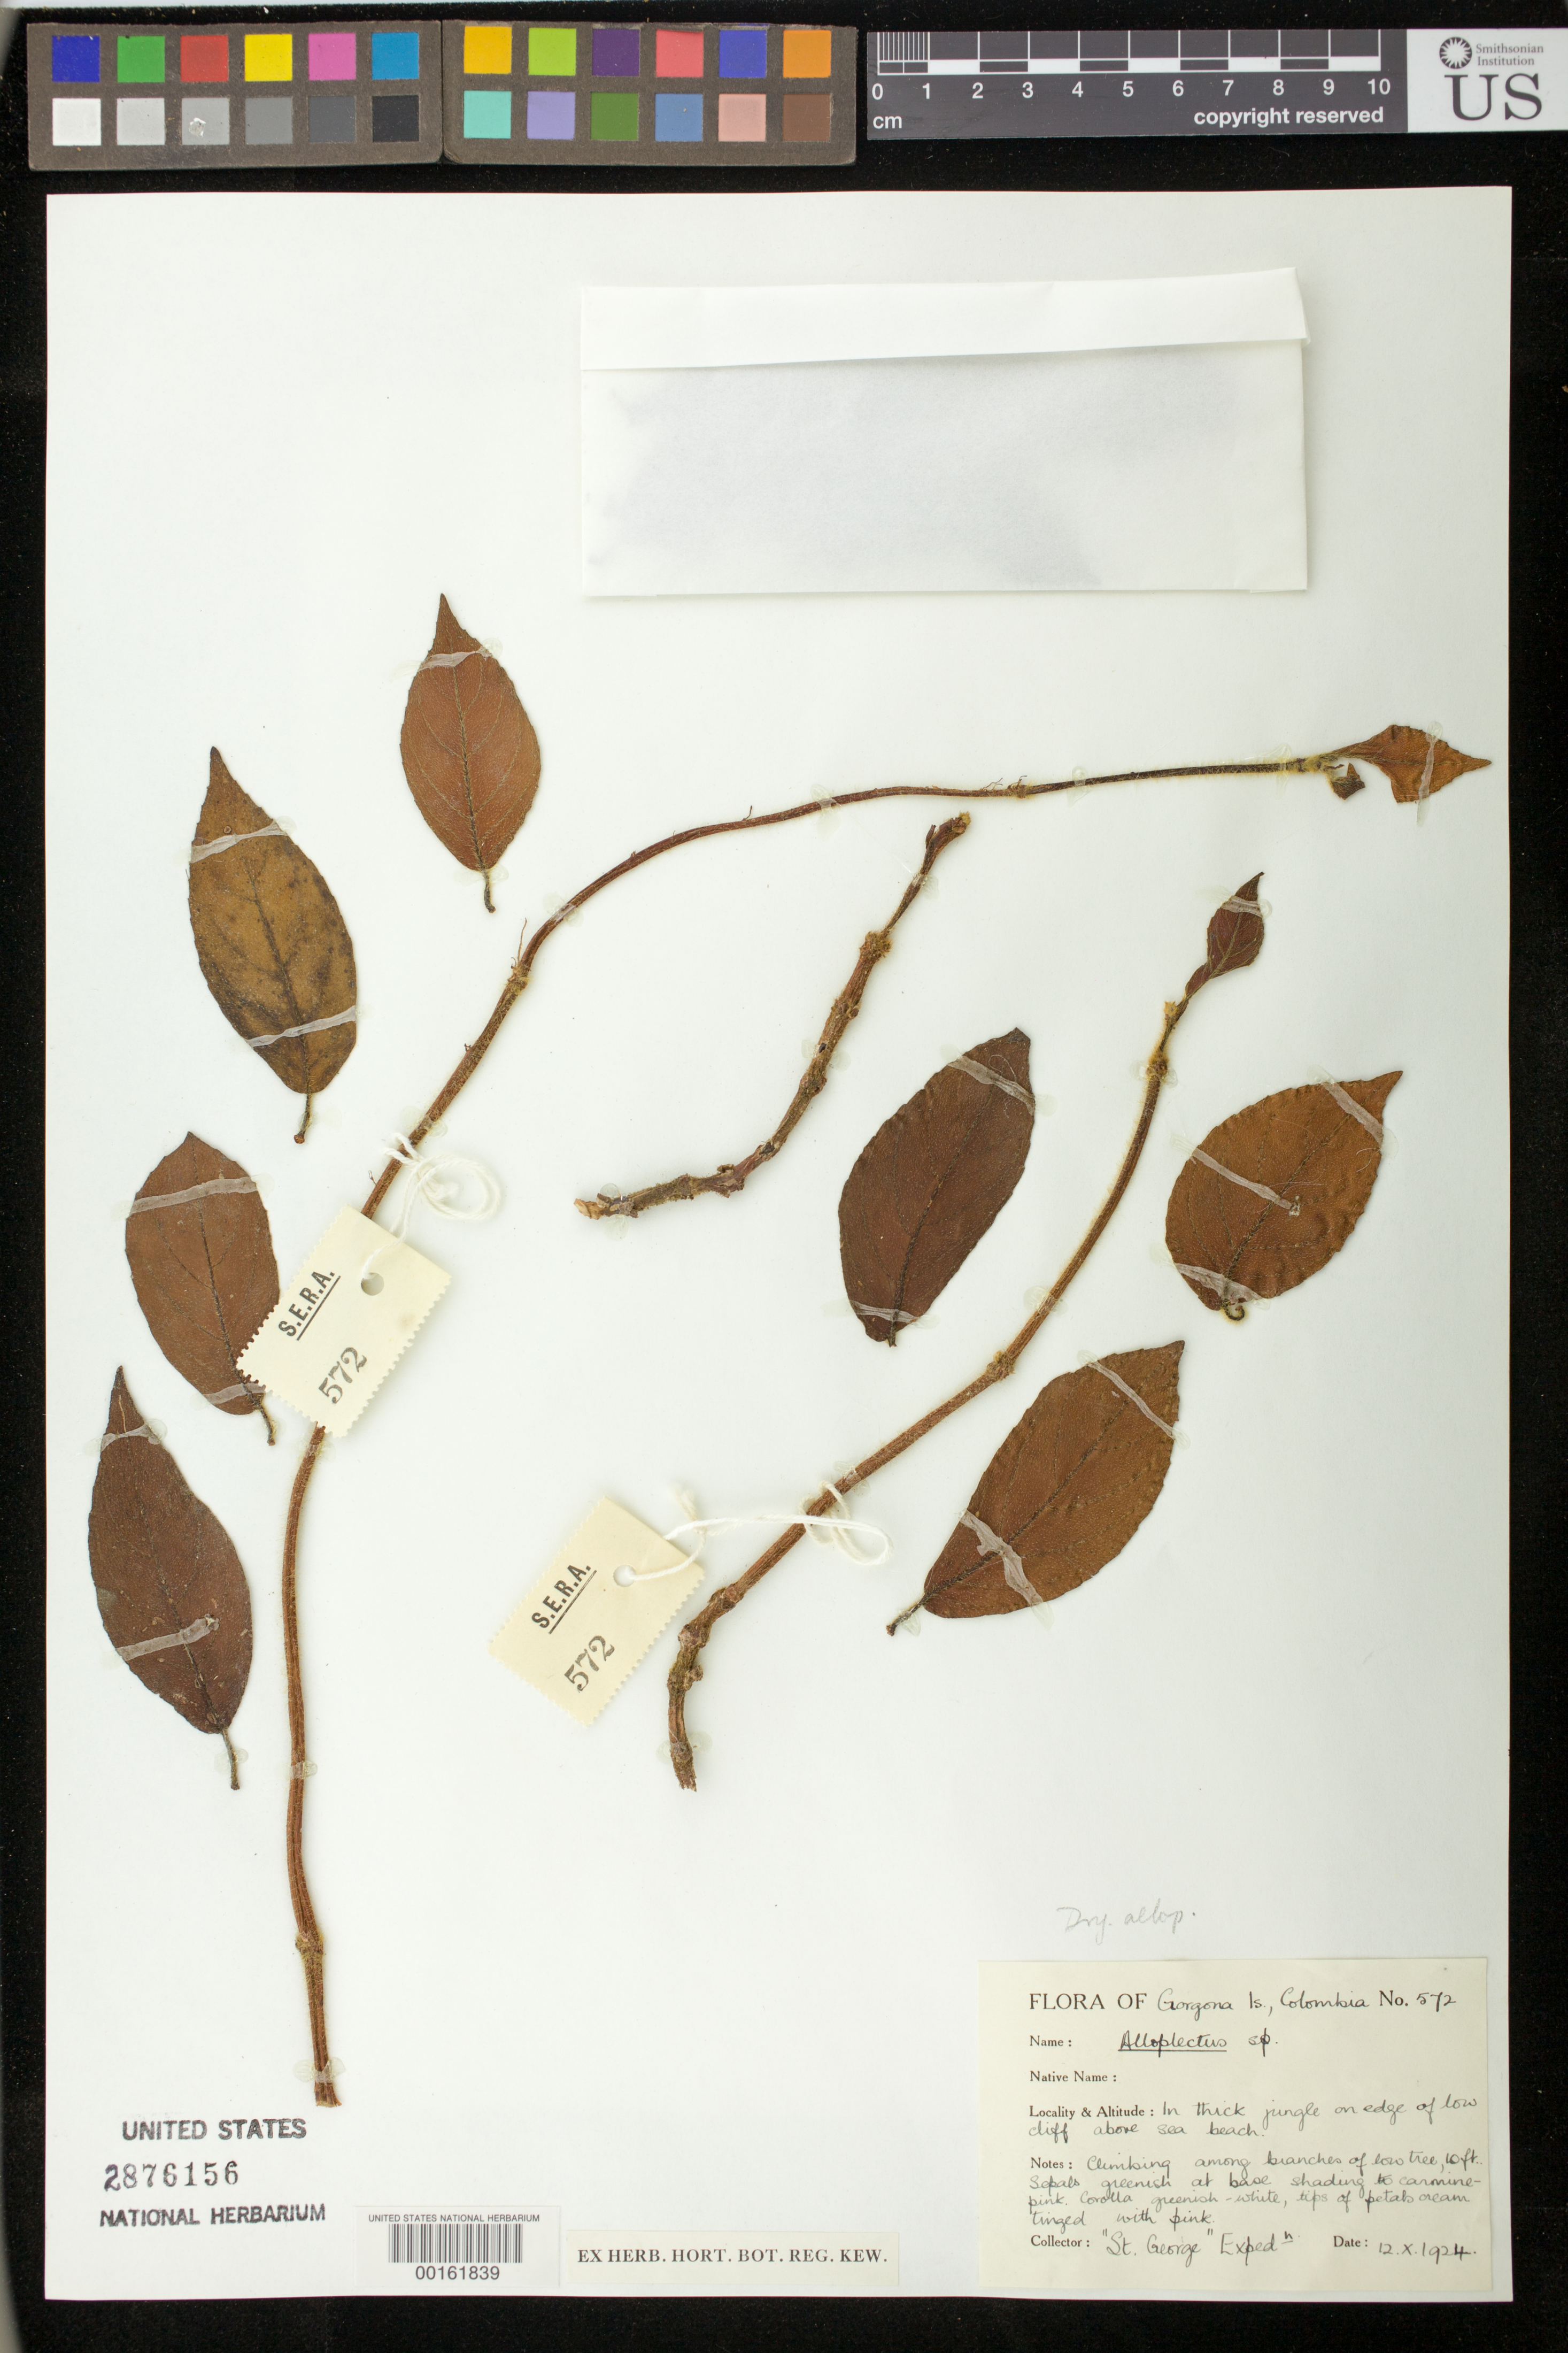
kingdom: Plantae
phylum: Tracheophyta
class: Magnoliopsida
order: Lamiales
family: Gesneriaceae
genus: Drymonia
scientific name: Drymonia alloplectoides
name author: Hanst.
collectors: St. George Exped.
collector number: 572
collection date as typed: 12 Oct 1924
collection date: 1924-10-12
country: Colombia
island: Gorgona Island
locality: Gorgona Is.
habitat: In thick on edge of low cliff above sea beach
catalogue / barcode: US 2876156